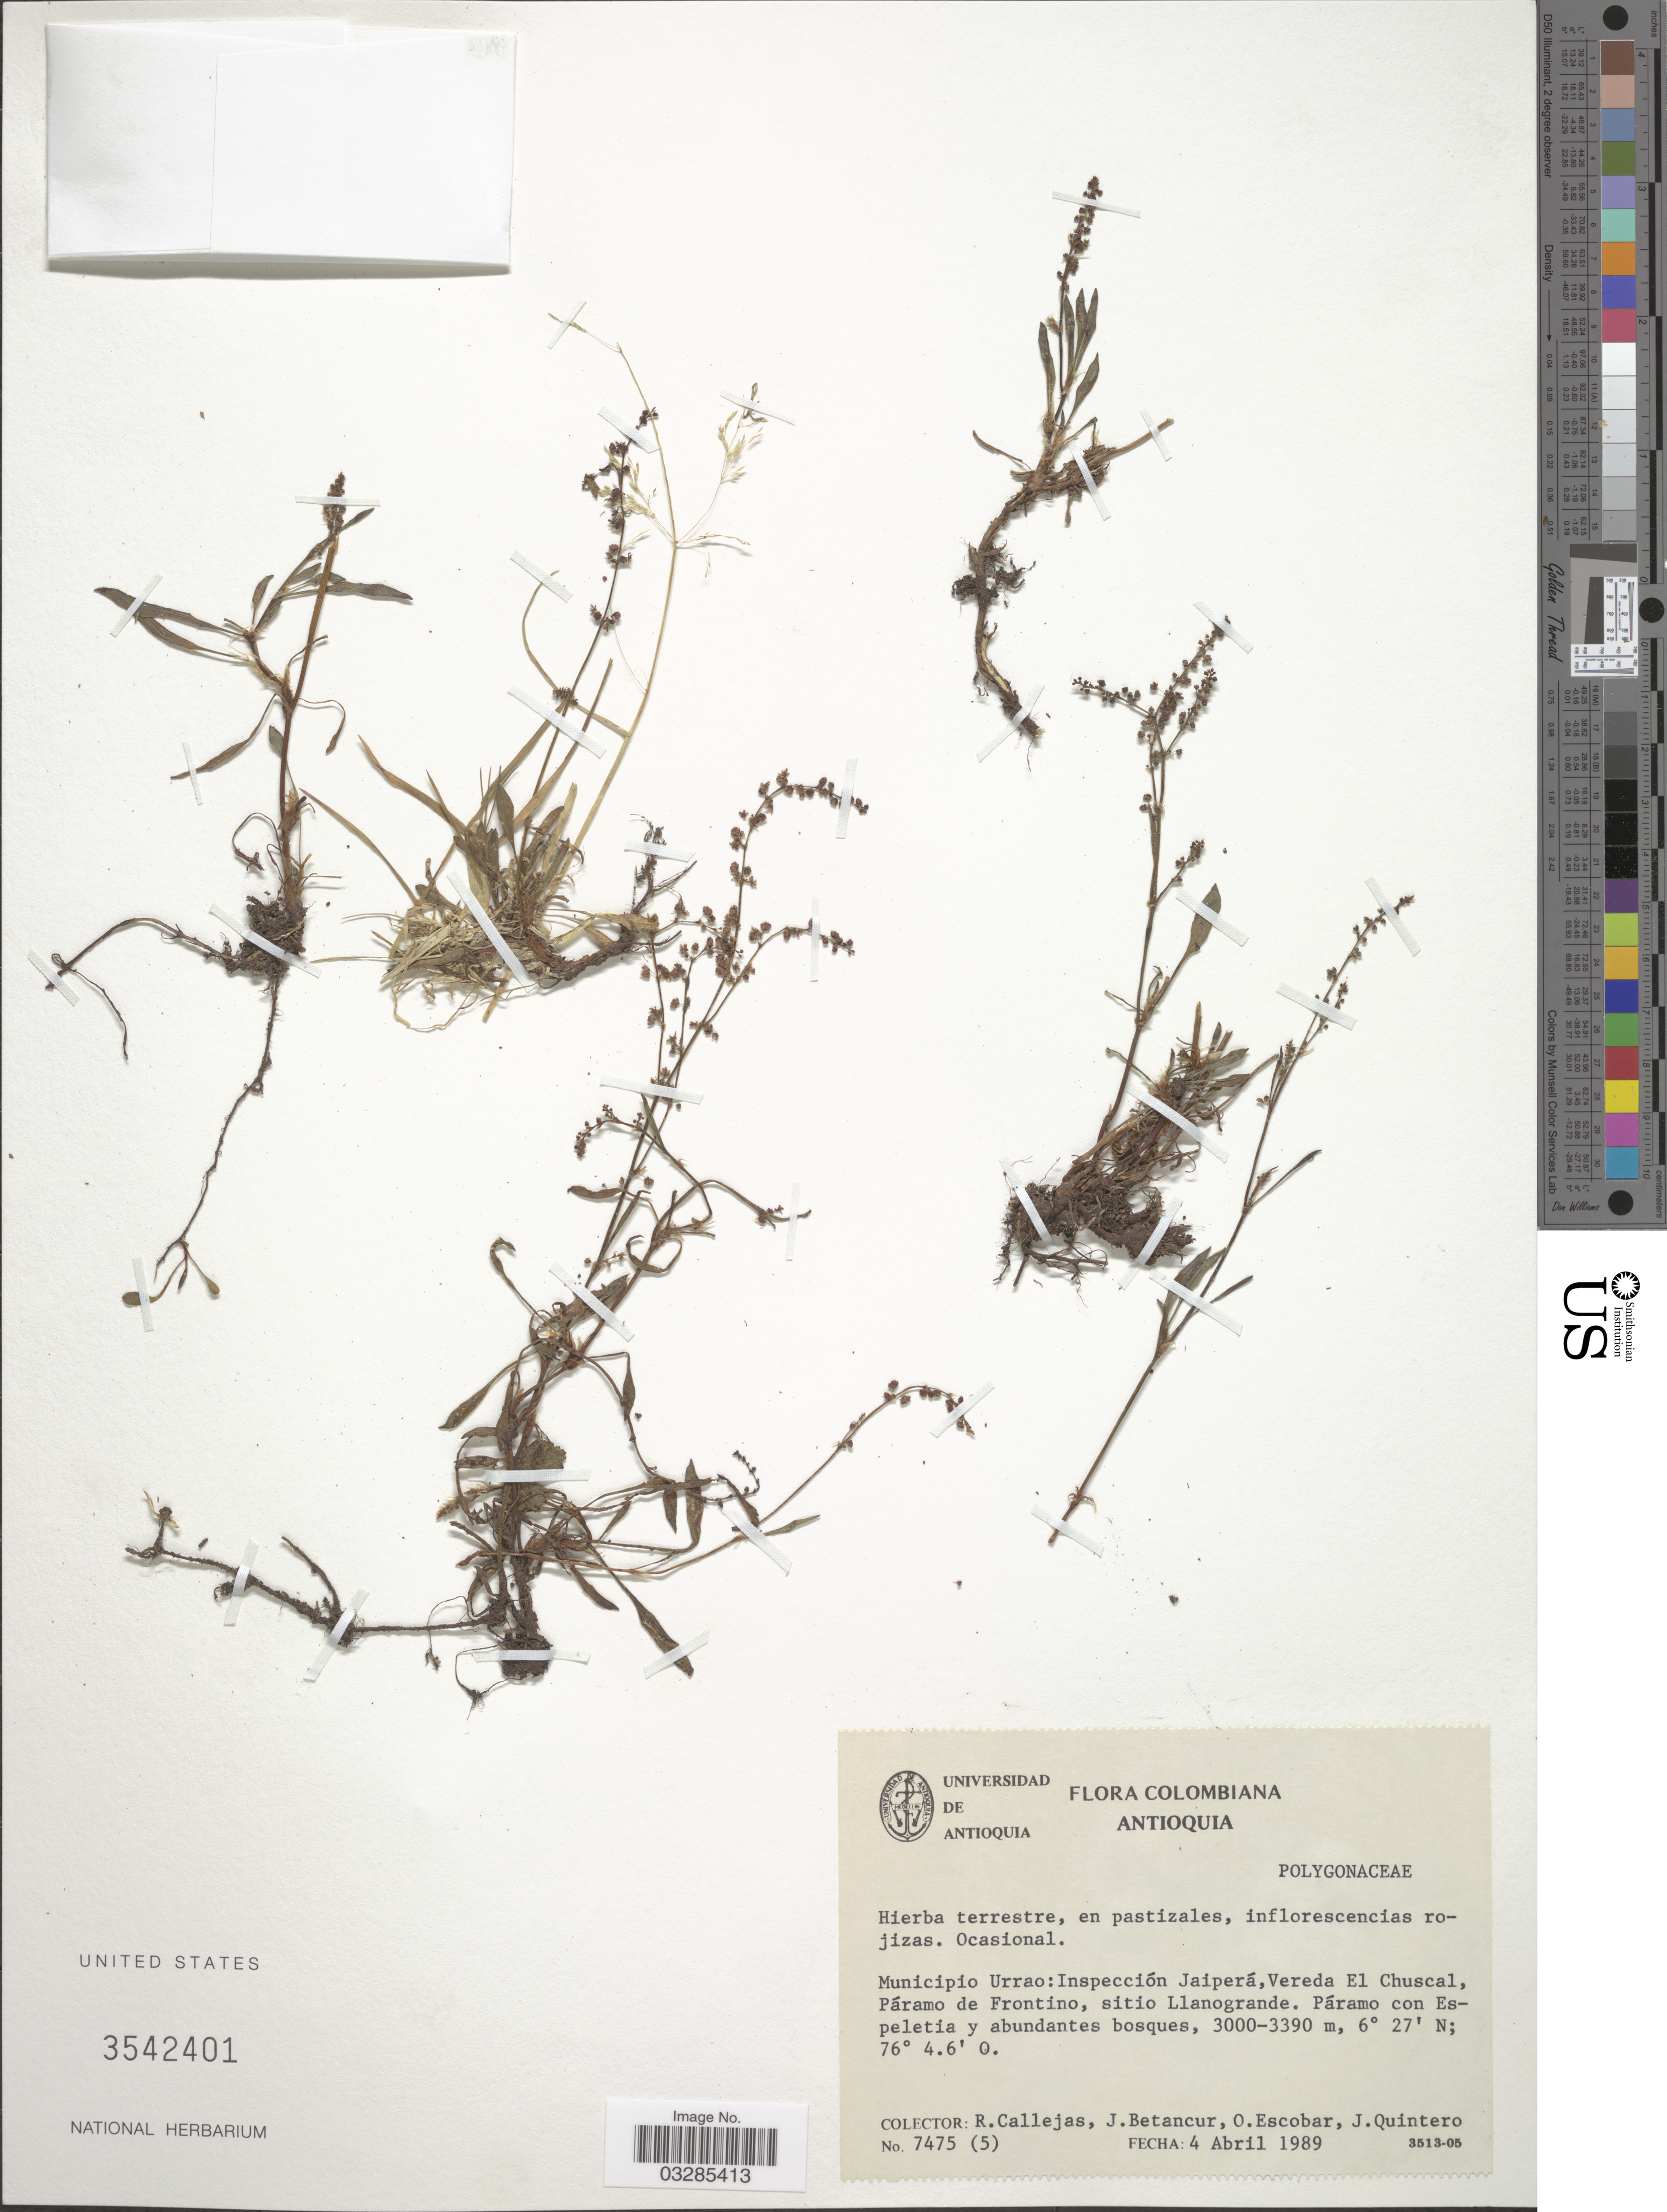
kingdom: Plantae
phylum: Tracheophyta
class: Magnoliopsida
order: Caryophyllales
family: Polygonaceae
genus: Rumex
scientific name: Rumex sp.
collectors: R. Callejas, J. Betancur, O. Escobar & J. Quintero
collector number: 7475 (5)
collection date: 1989-04-04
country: Colombia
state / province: Antioquia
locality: Municpio Urrao: Inspección Jaiperá, Vereda El Chuscal, Páramo de Frontino, sitio Llanogrande. Páramo con Espeletia.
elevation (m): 3000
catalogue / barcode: US 3542401